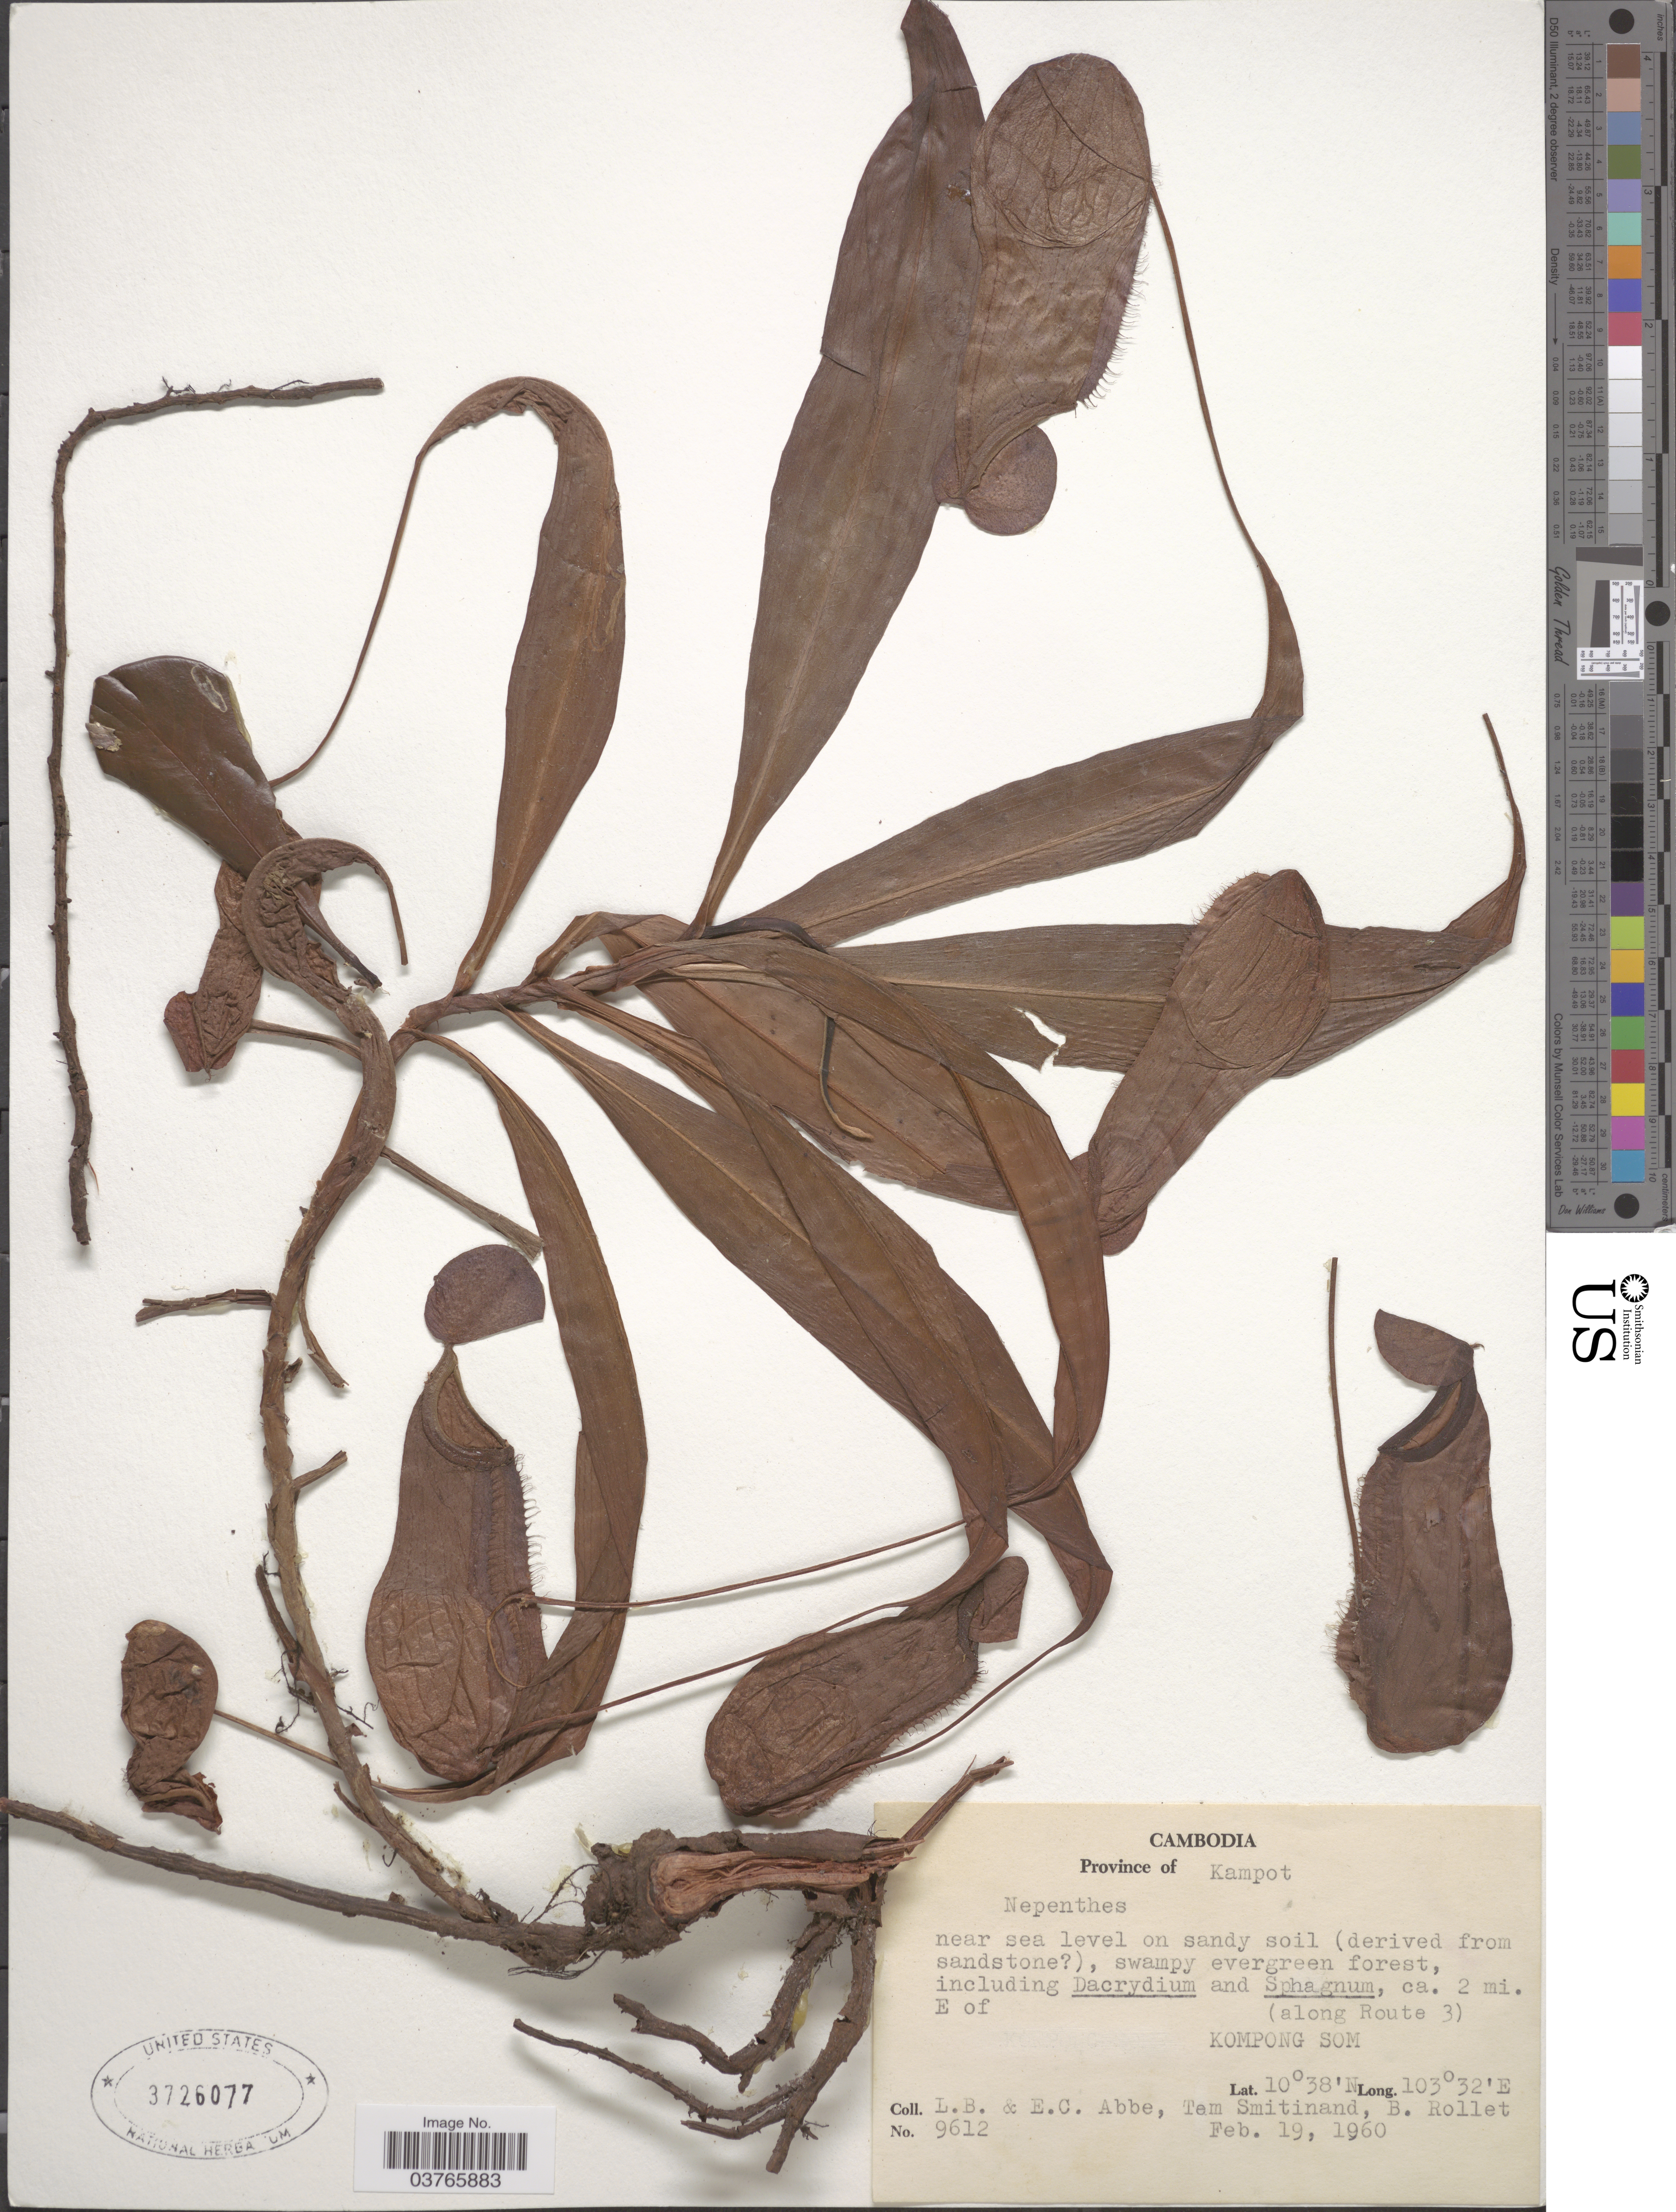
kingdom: Plantae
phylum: Tracheophyta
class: Magnoliopsida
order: Caryophyllales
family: Nepenthaceae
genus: Nepenthes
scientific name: Nepenthes sp.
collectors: L. B. Abbe, E. C. Abbe, T. Smitinand & B. Rollet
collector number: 9612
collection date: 1960-02-19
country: Cambodia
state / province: Kâmpât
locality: Province of Kampot. swampy evergreen forest. ca. 2 mi. E of Kompong Som (along Route 3).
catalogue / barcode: US 3726077